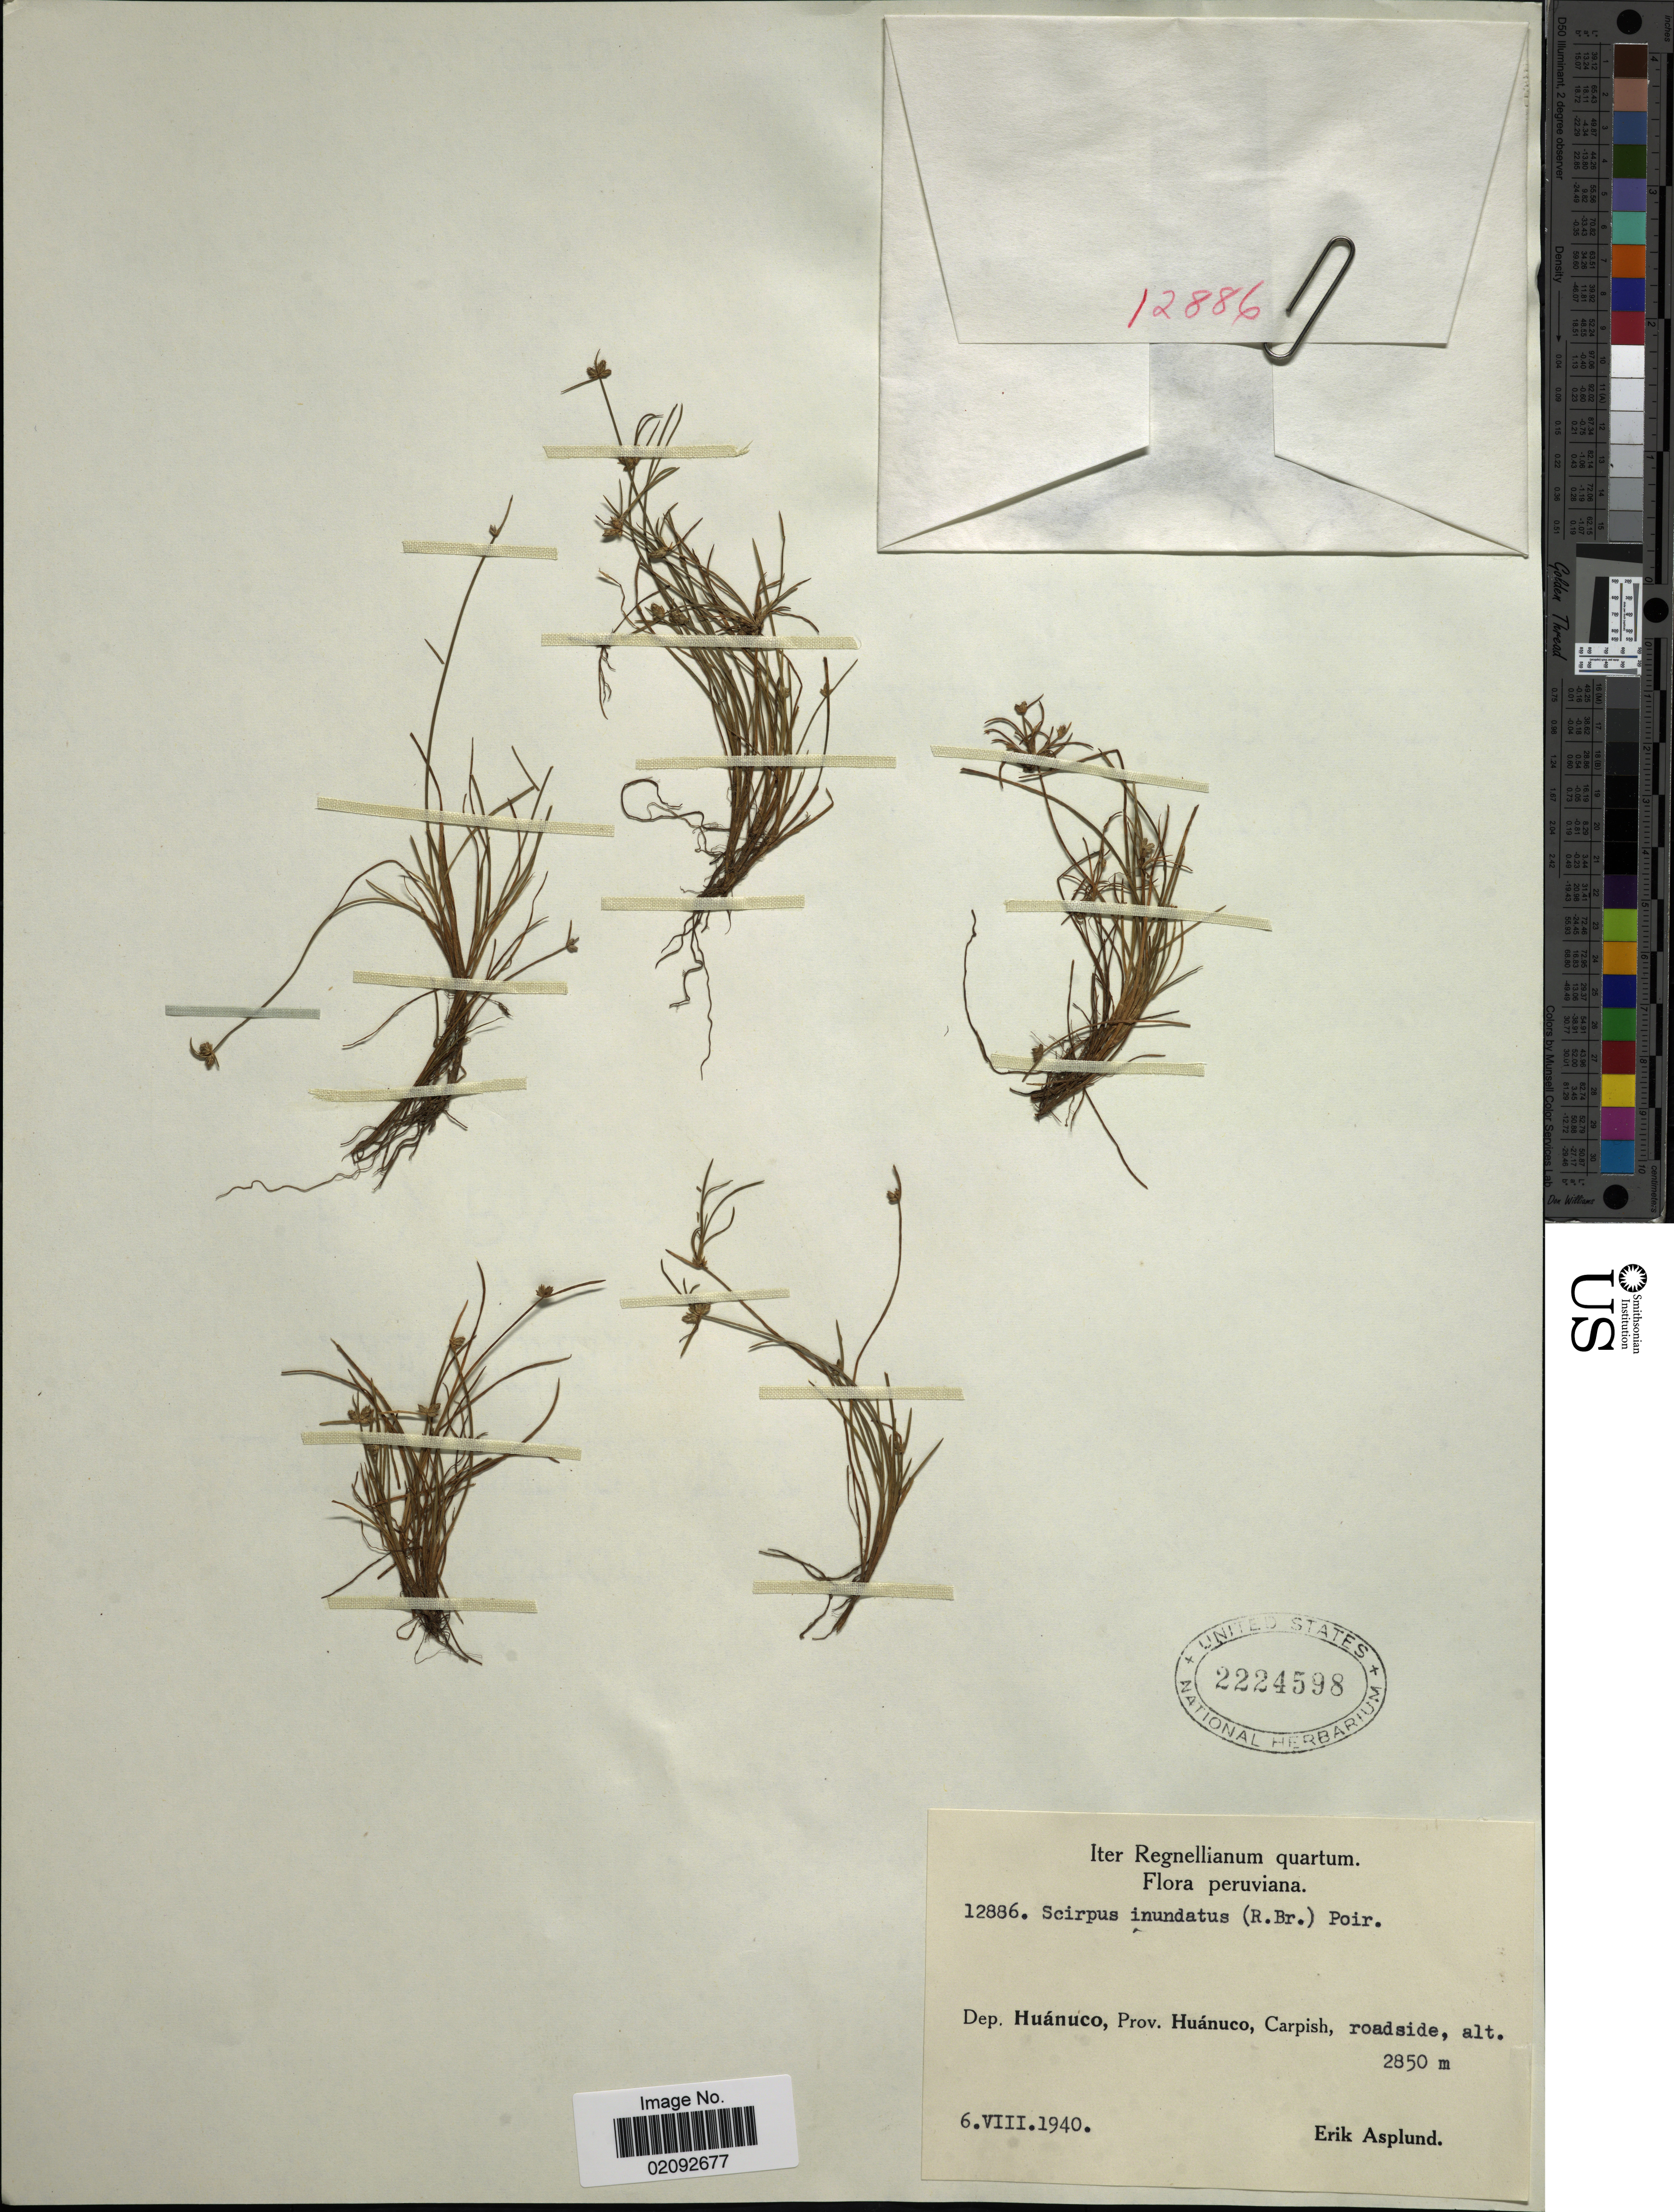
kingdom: Plantae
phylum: Tracheophyta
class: Liliopsida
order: Poales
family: Cyperaceae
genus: Isolepis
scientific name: Isolepis nigricans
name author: Kunth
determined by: Strong, Mark T., (BOT), Smithsonian Institution - National Museum of Natural History (UNITED STATES)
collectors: E. Asplund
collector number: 12886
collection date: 1940-08-06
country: Peru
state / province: Huánuco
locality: Dep. Huanuco, Prov. Huanuco, Carpish, roadside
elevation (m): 2850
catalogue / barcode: US 2224598